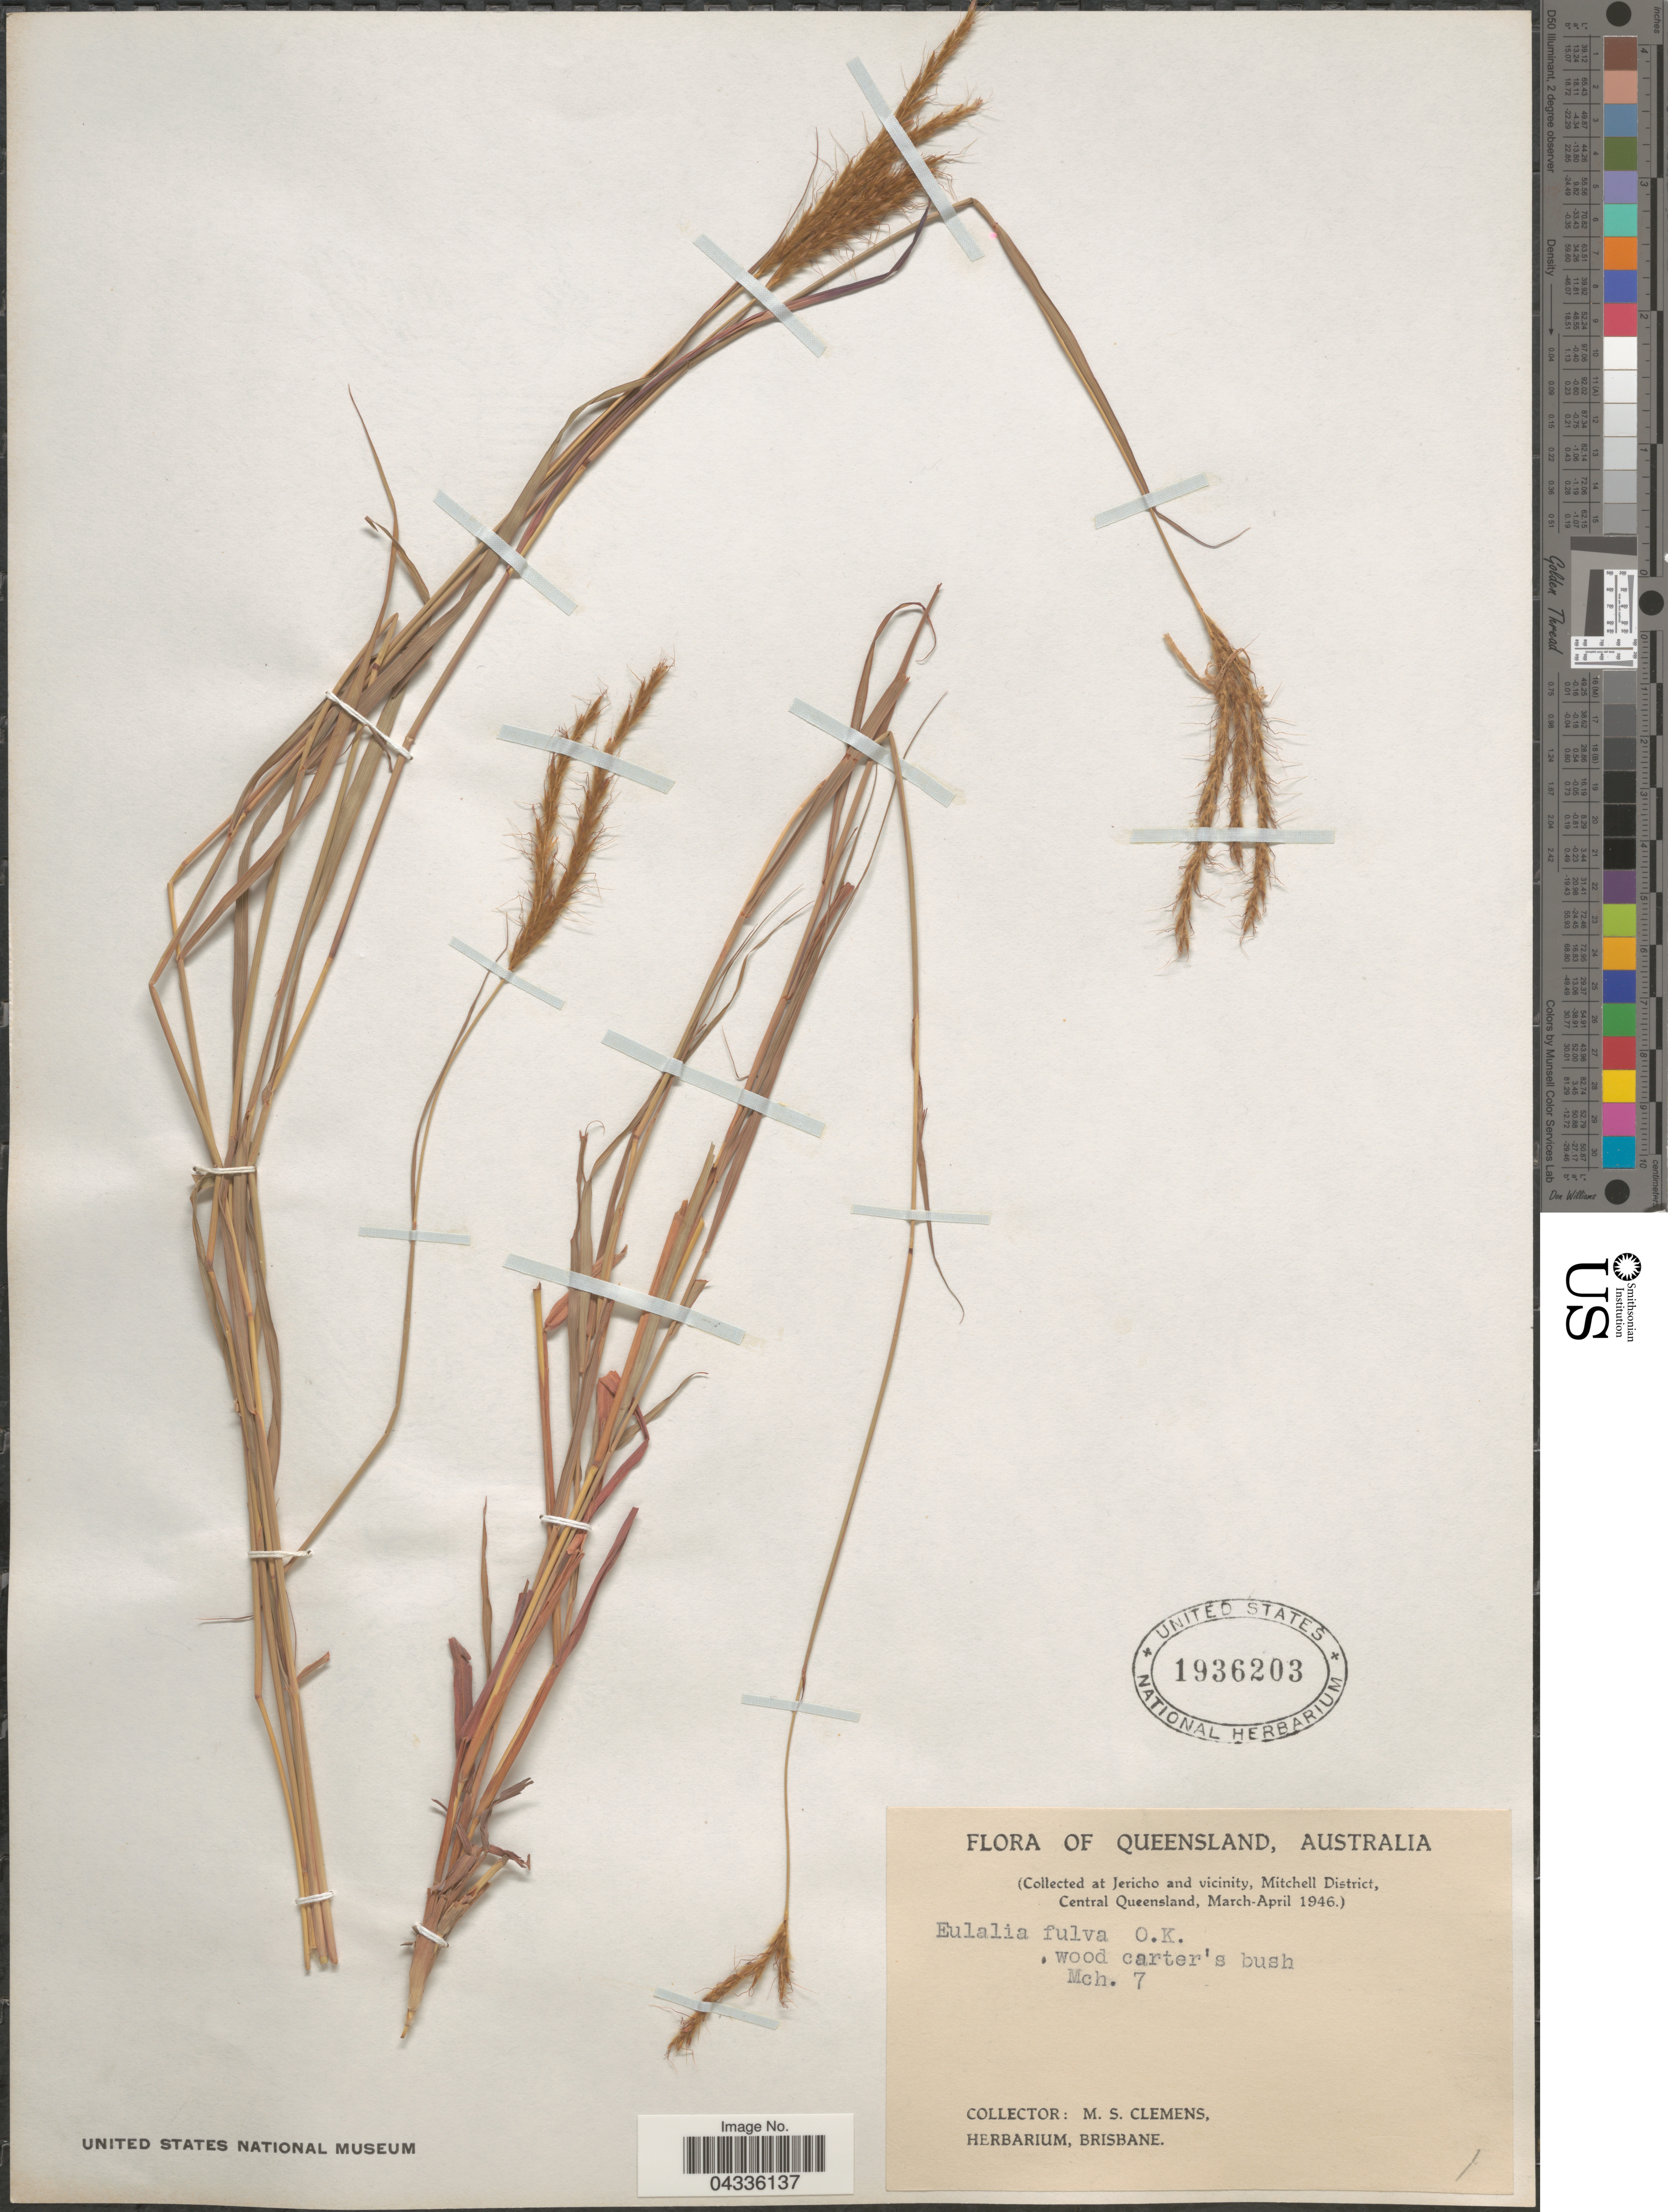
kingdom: Plantae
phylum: Tracheophyta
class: Liliopsida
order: Poales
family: Poaceae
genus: Eulalia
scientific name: Eulalia aurea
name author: (Bory) Kunth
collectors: M. S. Clemens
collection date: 1946-03-07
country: Australia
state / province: Queensland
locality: At Jericho and vicinity, Mitchell District, Central Queensland.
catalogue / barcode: US 1936203